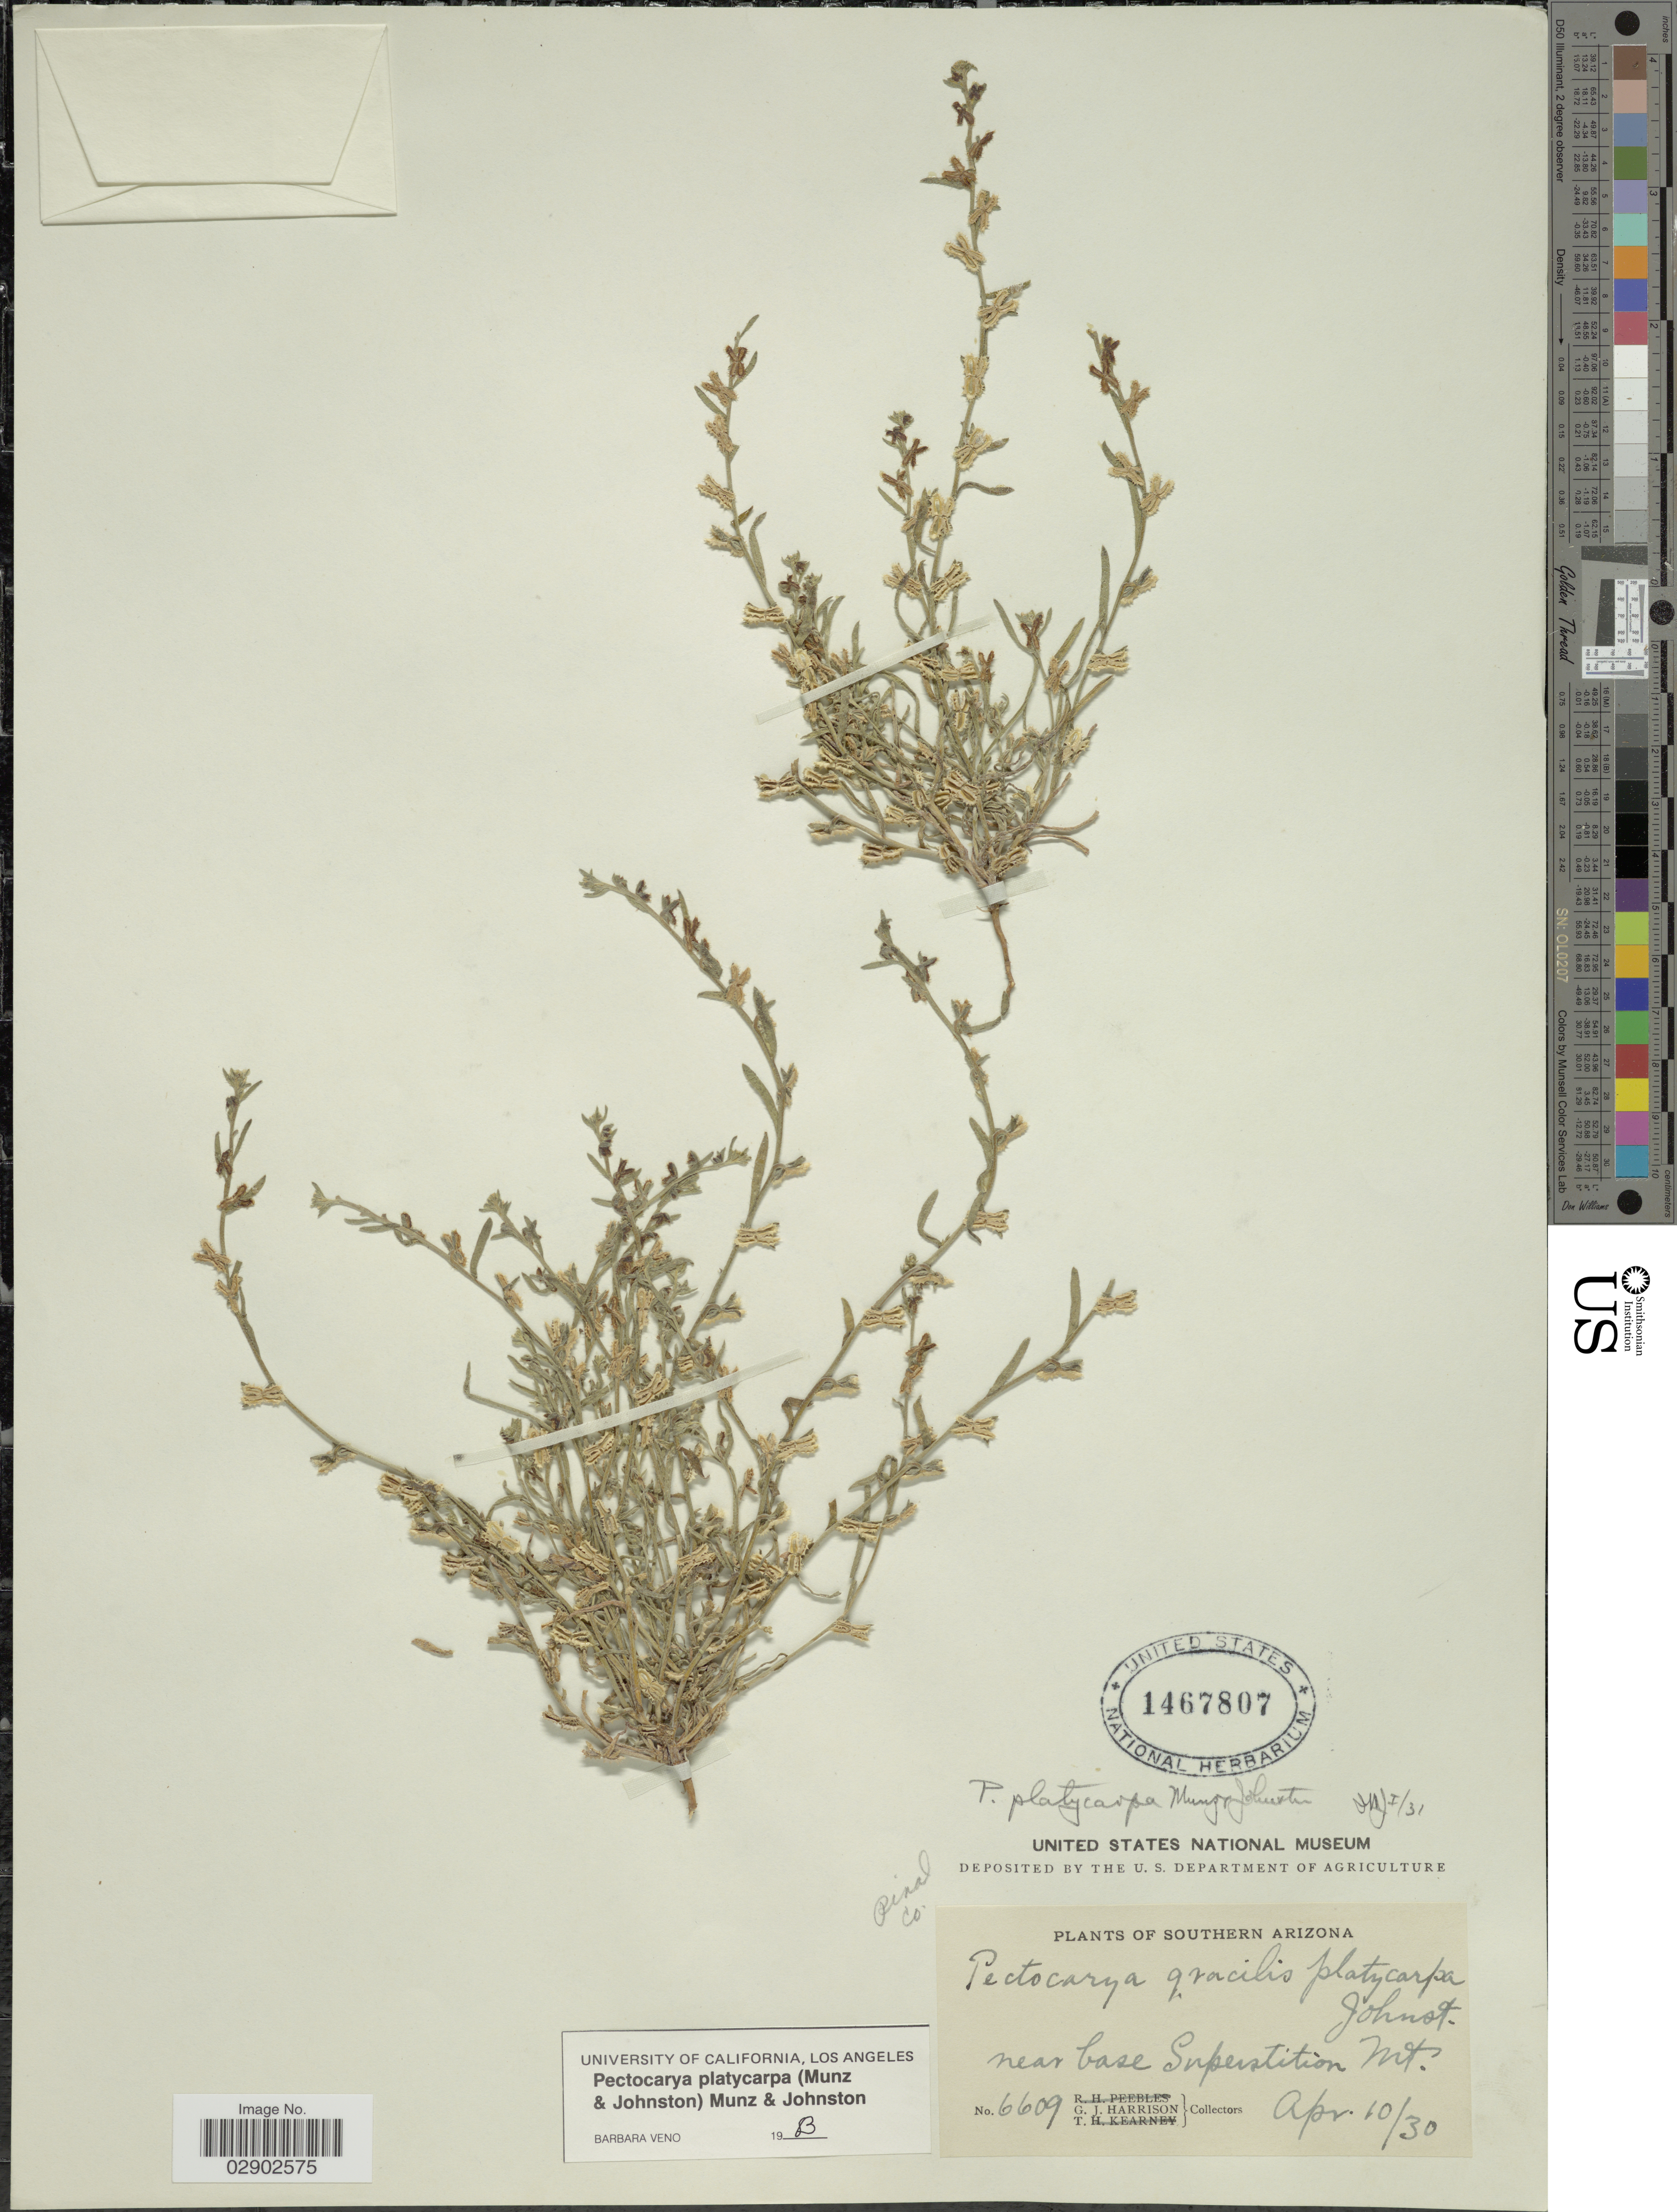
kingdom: Plantae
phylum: Tracheophyta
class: Magnoliopsida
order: Boraginales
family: Boraginaceae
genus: Pectocarya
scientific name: Pectocarya linearis var. platycarpa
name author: (Munz & I.M. Johnst.) Cronq.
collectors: G. J. Harrison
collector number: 6609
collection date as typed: Transcribed d/m/y: 10/4/30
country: United States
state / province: Arizona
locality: Southern Arizona, near base Superstition Mt.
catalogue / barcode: US 1467807